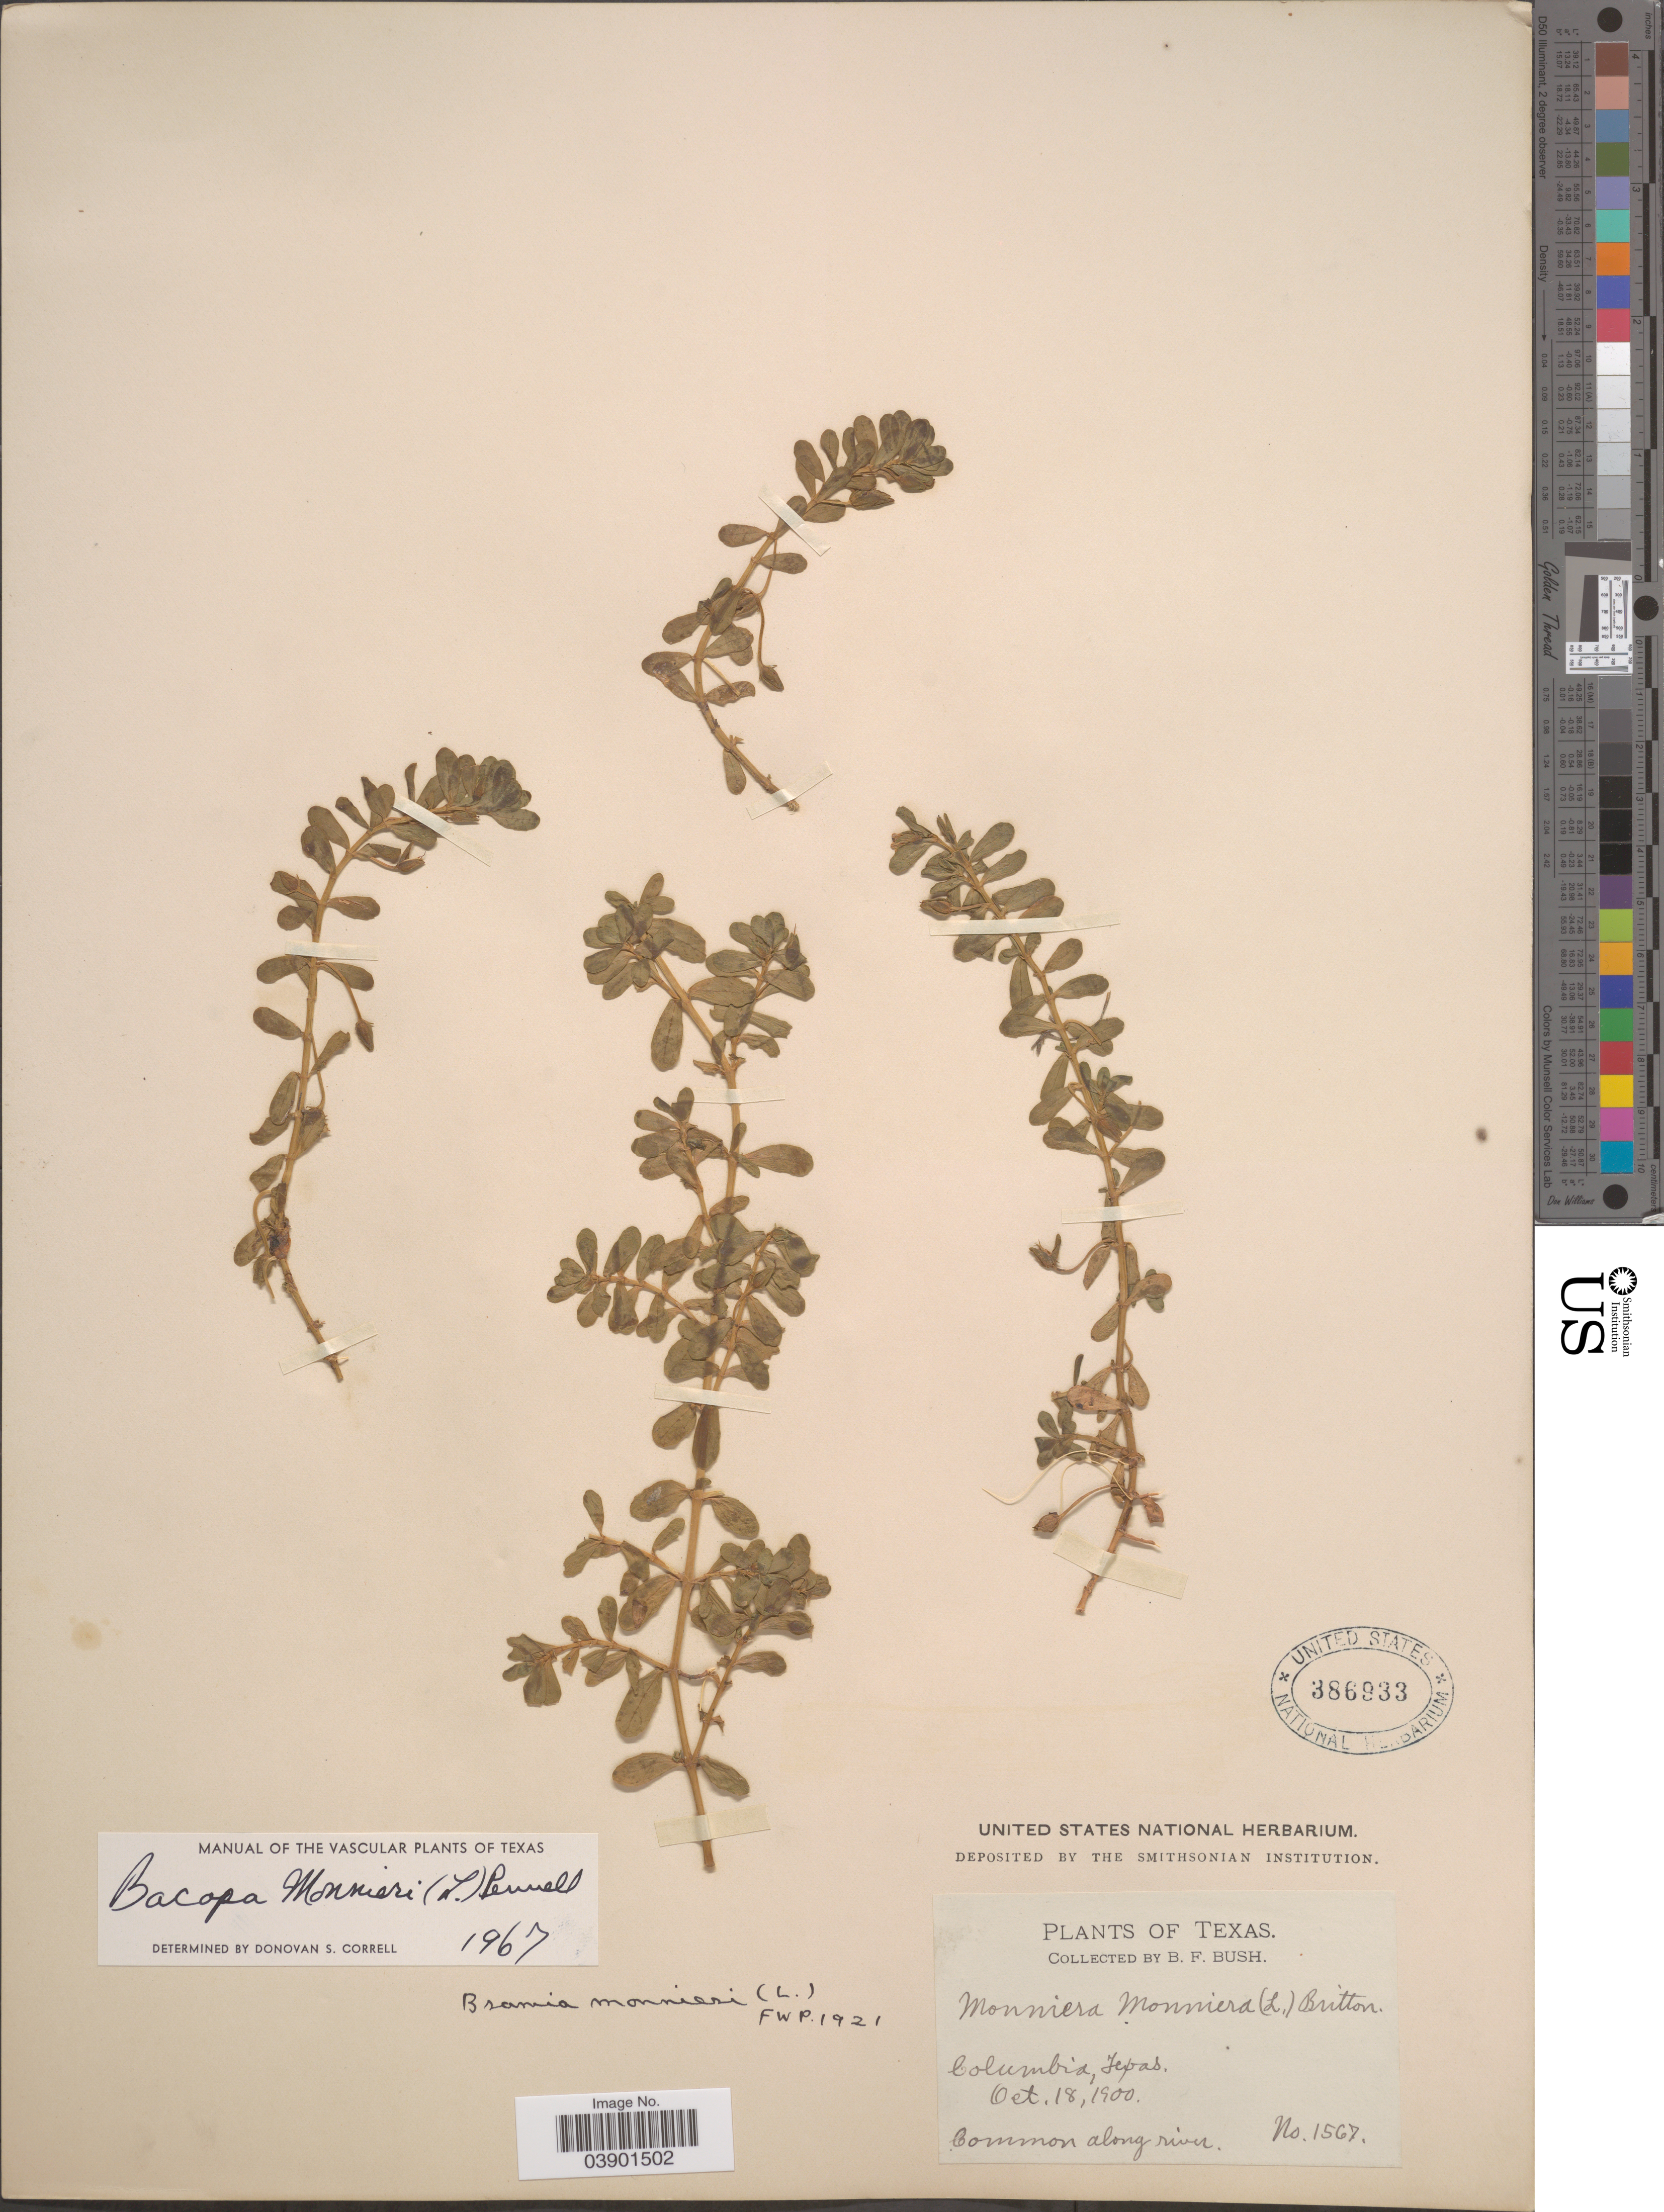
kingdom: Plantae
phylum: Tracheophyta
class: Magnoliopsida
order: Lamiales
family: Plantaginaceae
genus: Bacopa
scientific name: Bacopa monnieri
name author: (L.) Pennell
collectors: B. F. Bush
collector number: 1567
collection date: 1900-10-18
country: United States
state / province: Texas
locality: Columbia.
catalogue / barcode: US 386933